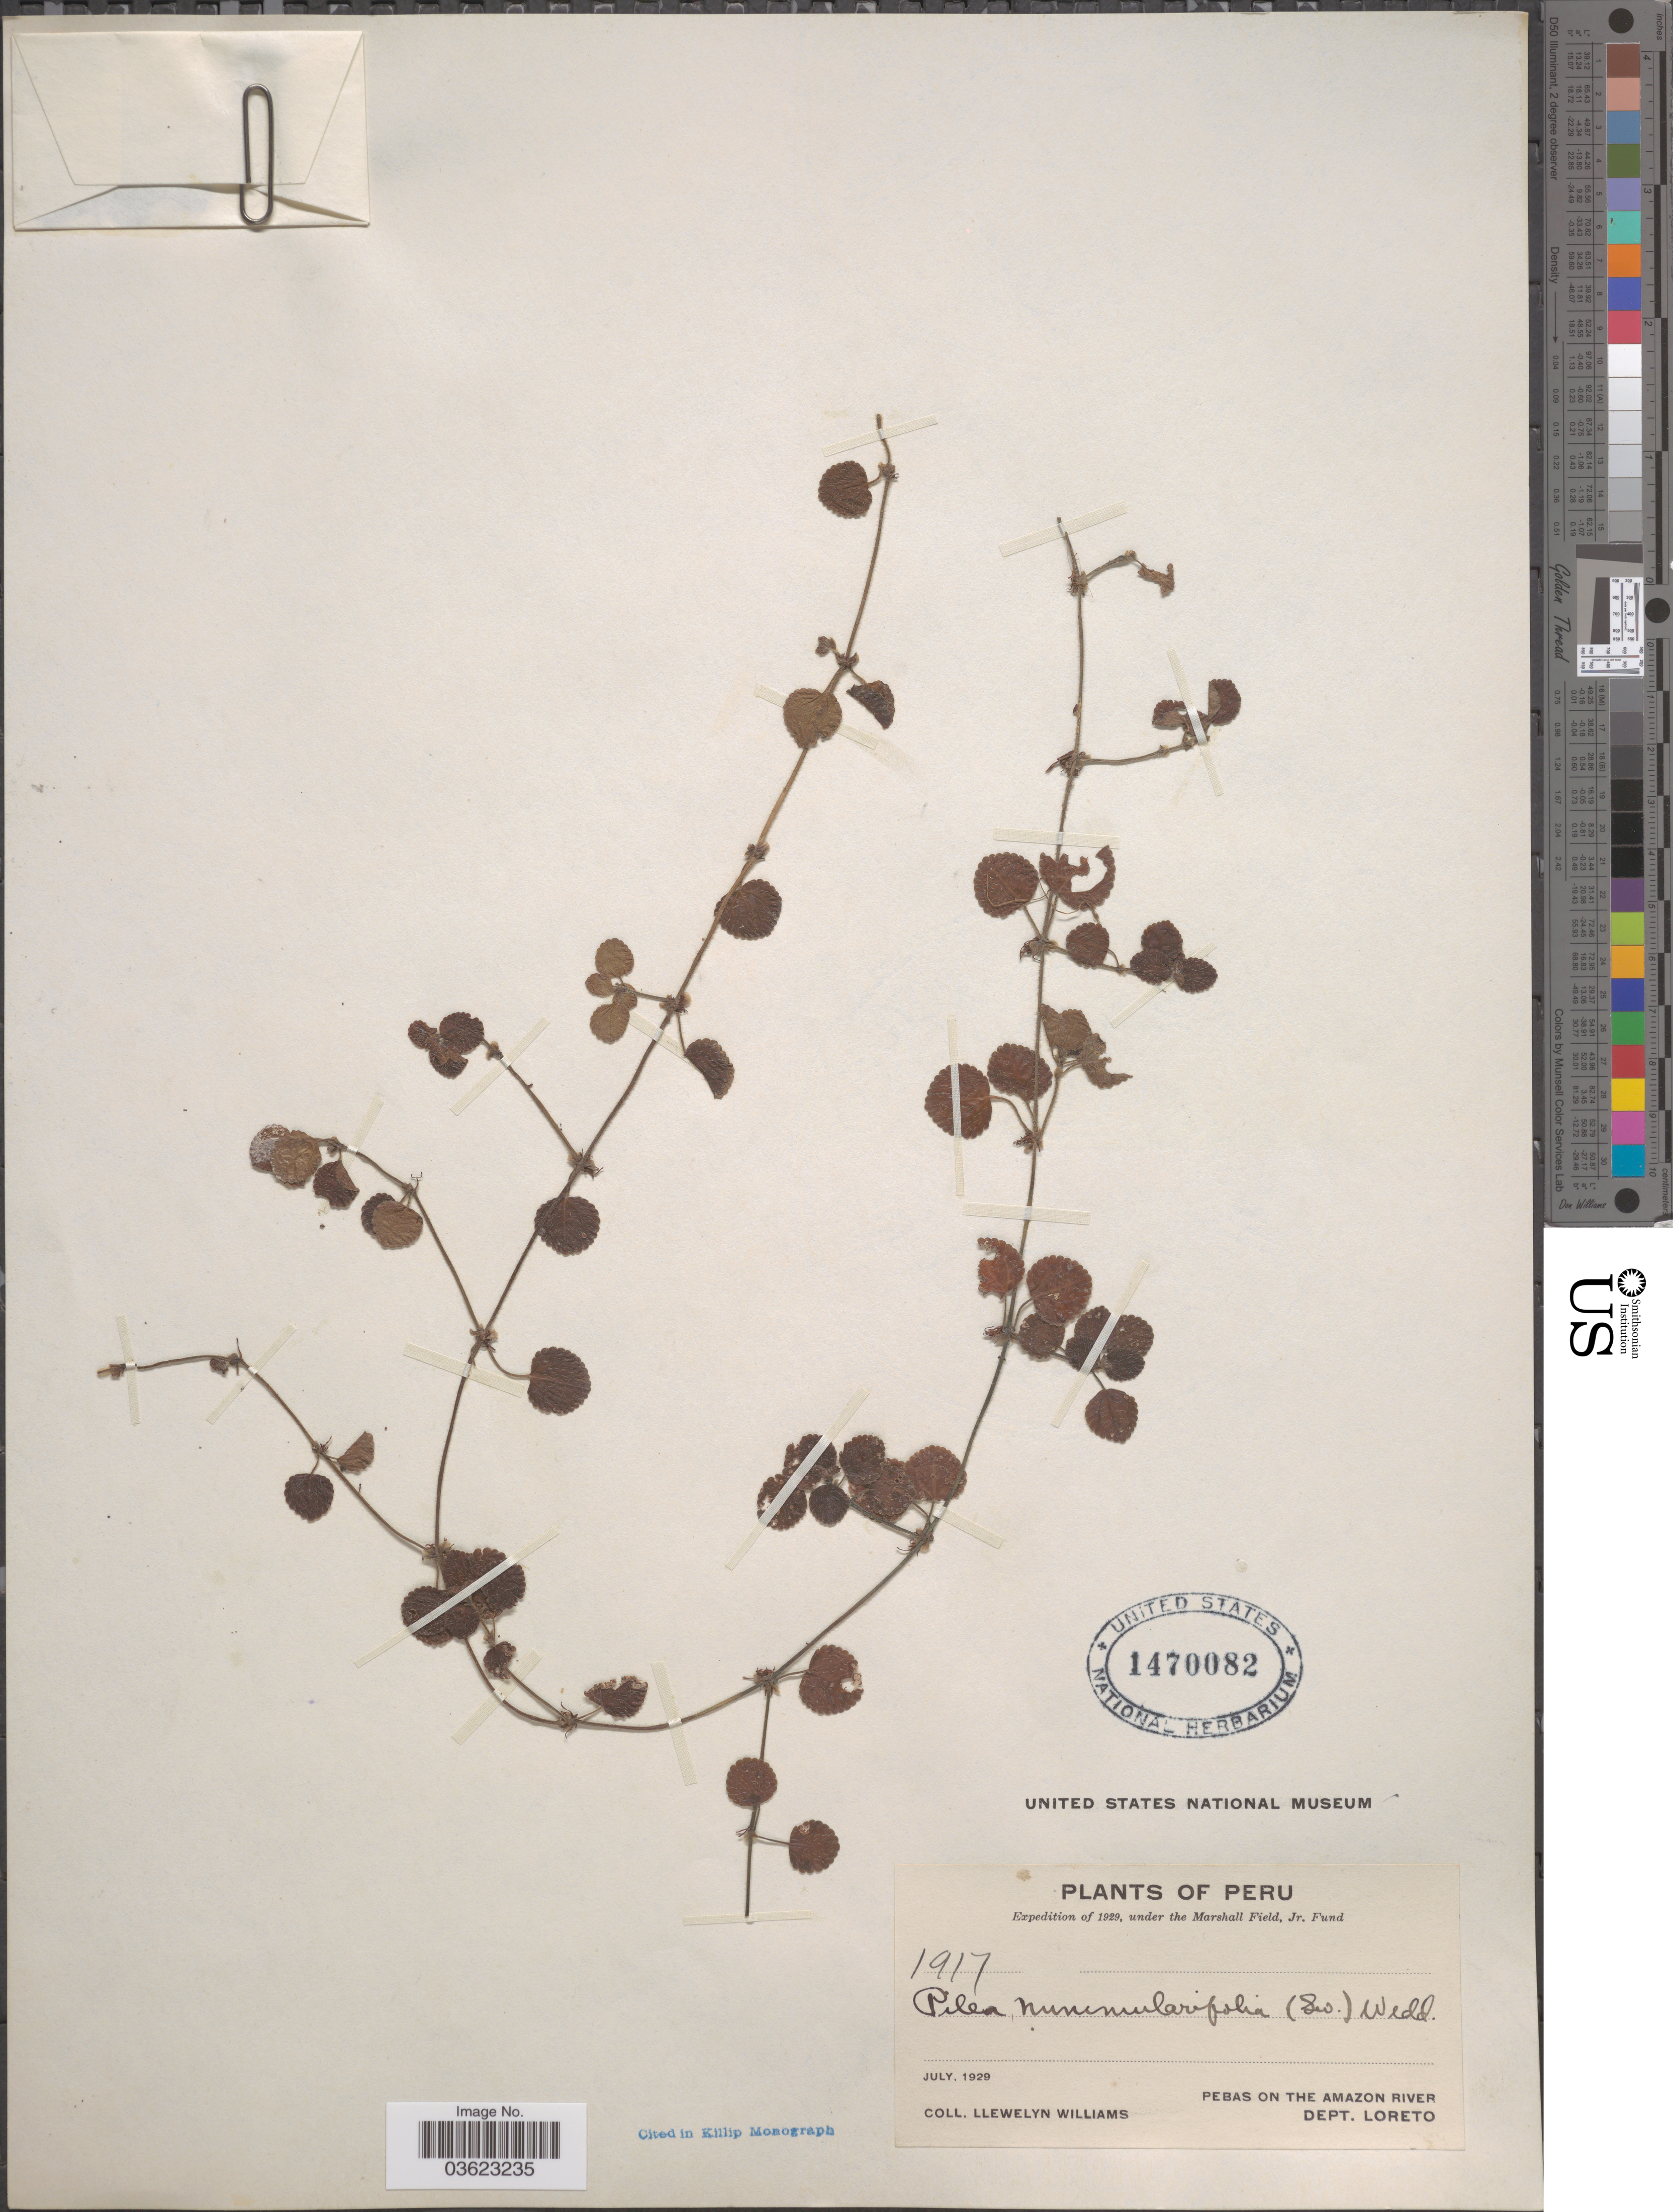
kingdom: Plantae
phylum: Tracheophyta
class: Magnoliopsida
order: Rosales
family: Urticaceae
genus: Pilea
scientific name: Pilea nummularifolia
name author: (Sw.) Wedd.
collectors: Ll. Williams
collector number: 1917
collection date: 1929-07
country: Peru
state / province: Loreto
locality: Pebas on the Amazon River. Dept. Loreto.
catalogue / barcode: US 1470082